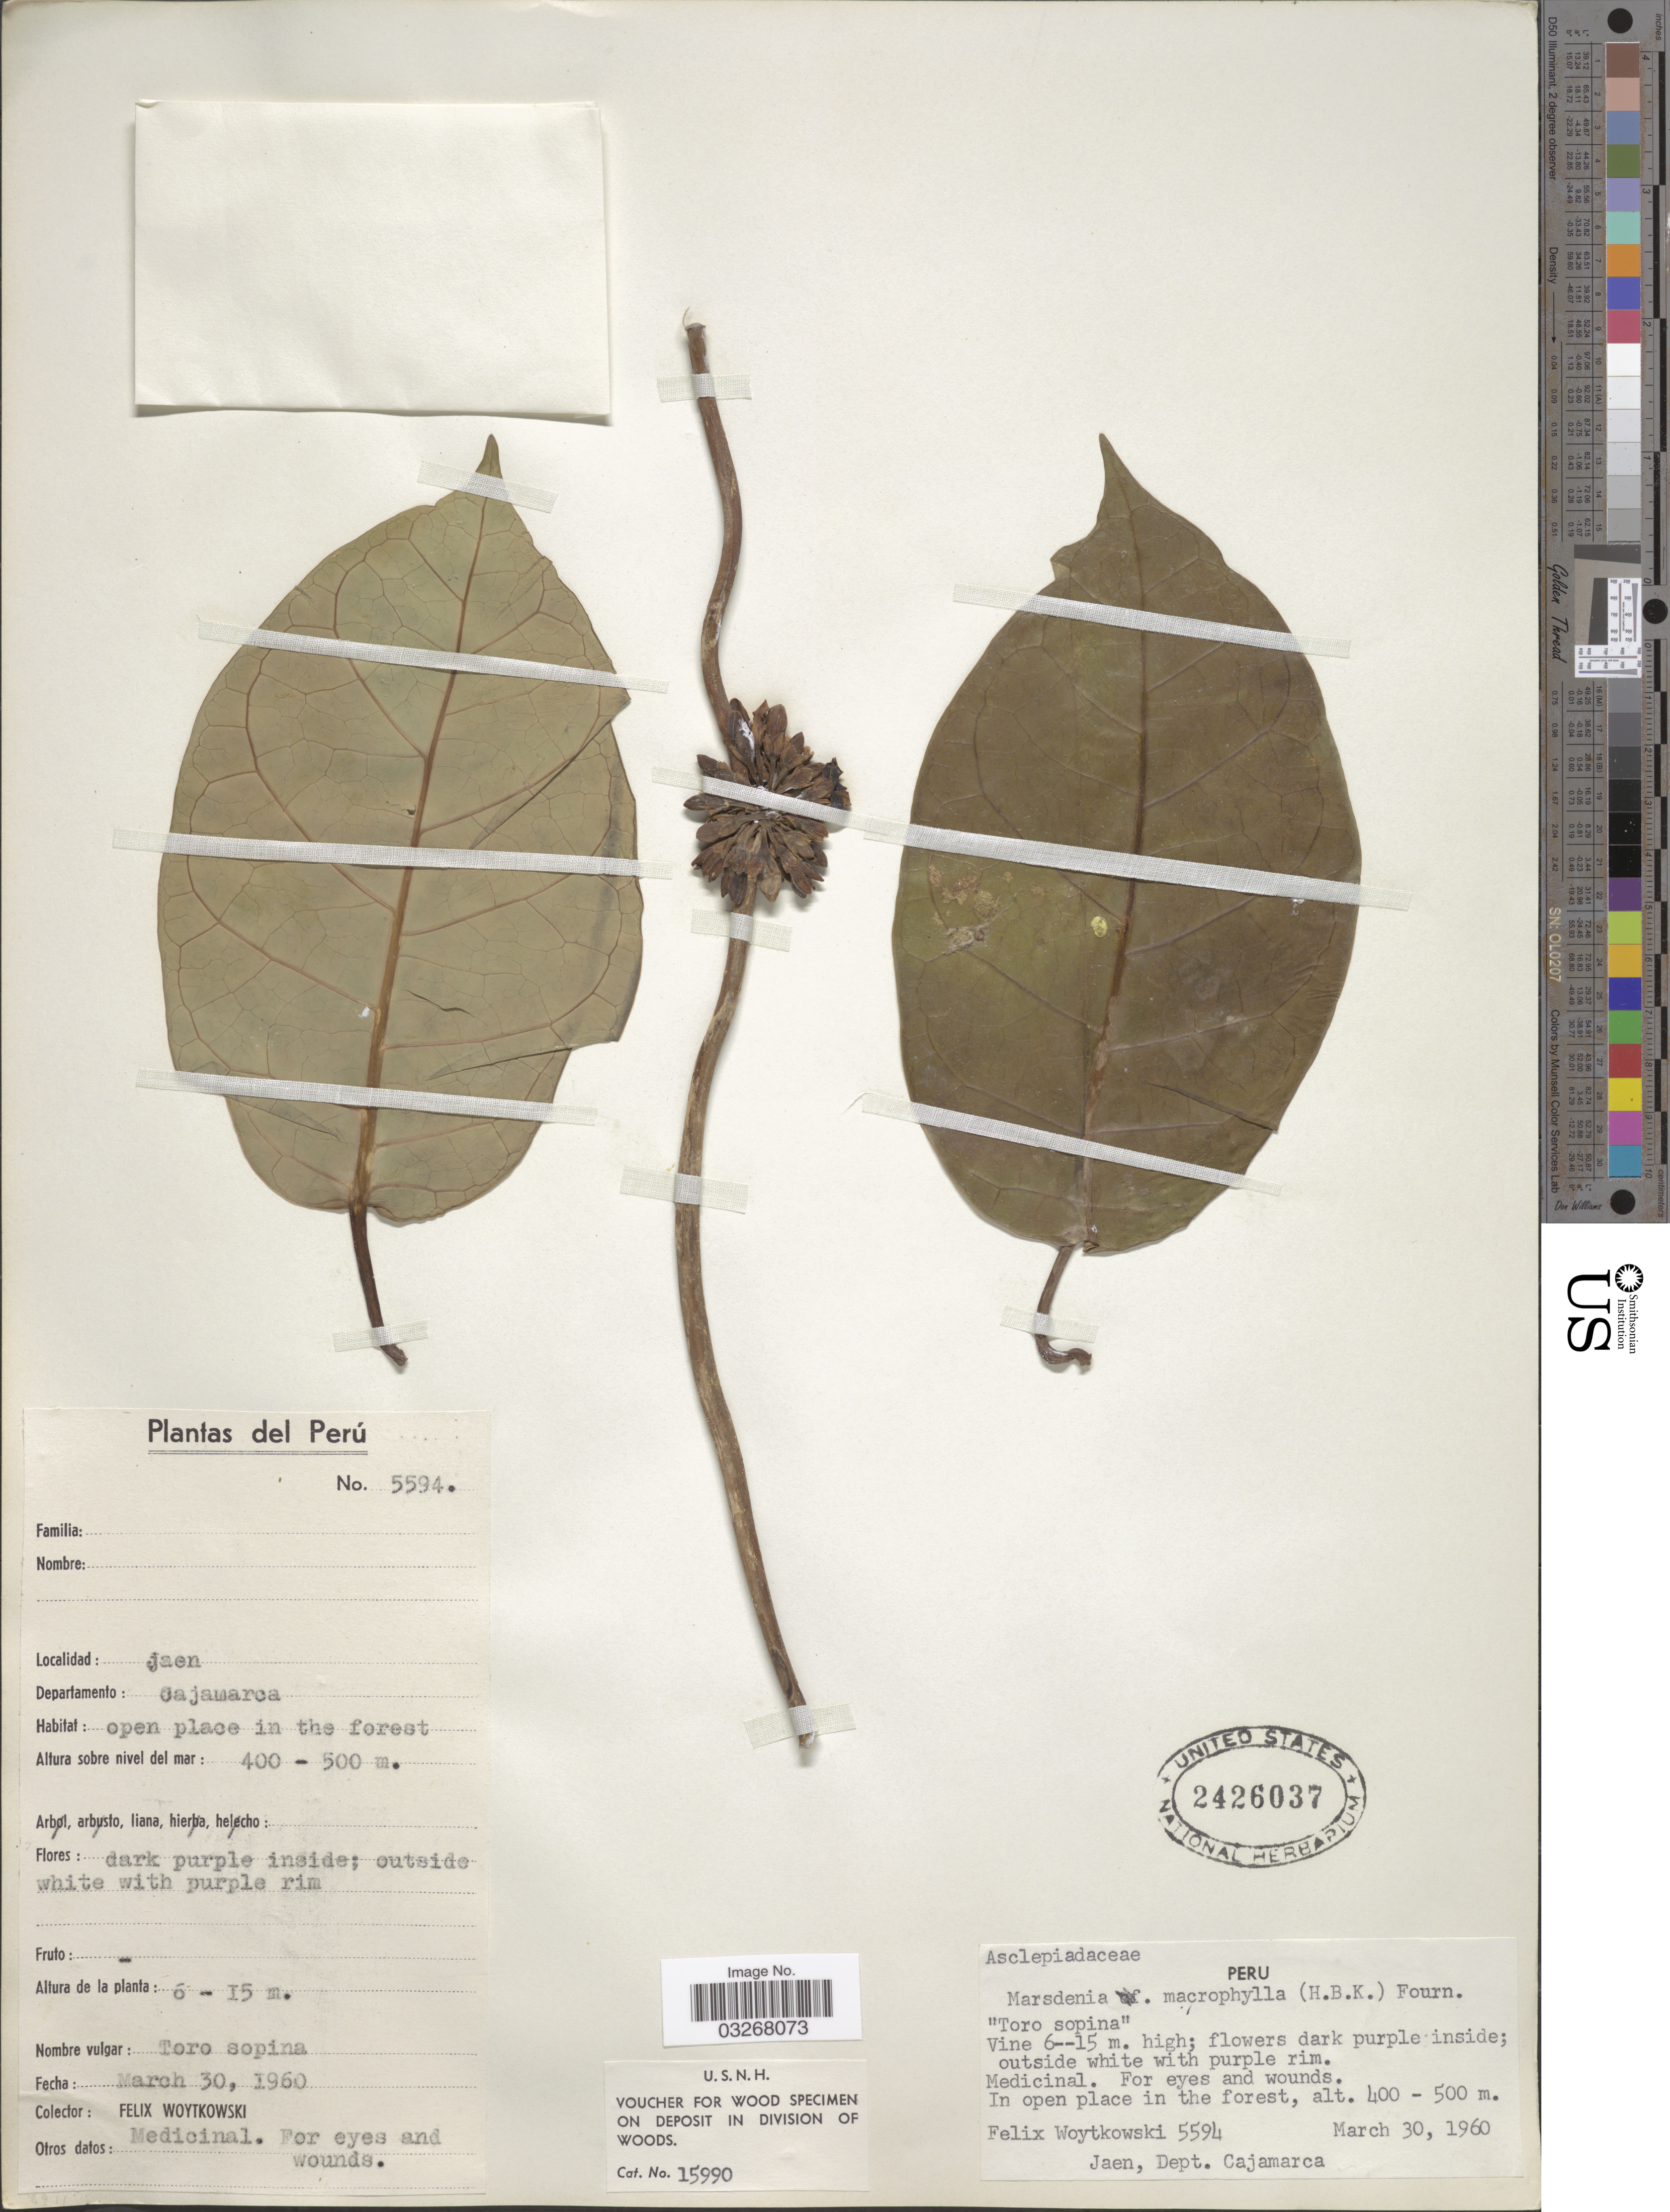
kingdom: Plantae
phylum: Tracheophyta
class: Magnoliopsida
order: Gentianales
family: Apocynaceae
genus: Marsdenia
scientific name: Marsdenia macrophylla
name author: (Humb. & Bonpl. ex Schult.) E. Fourn.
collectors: F. Woytkowski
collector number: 5594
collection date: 1960-03-30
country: Peru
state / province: Cajamarca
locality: Jaen, Departamento Cajamarca, open place in the forest.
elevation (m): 400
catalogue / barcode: US 2426037